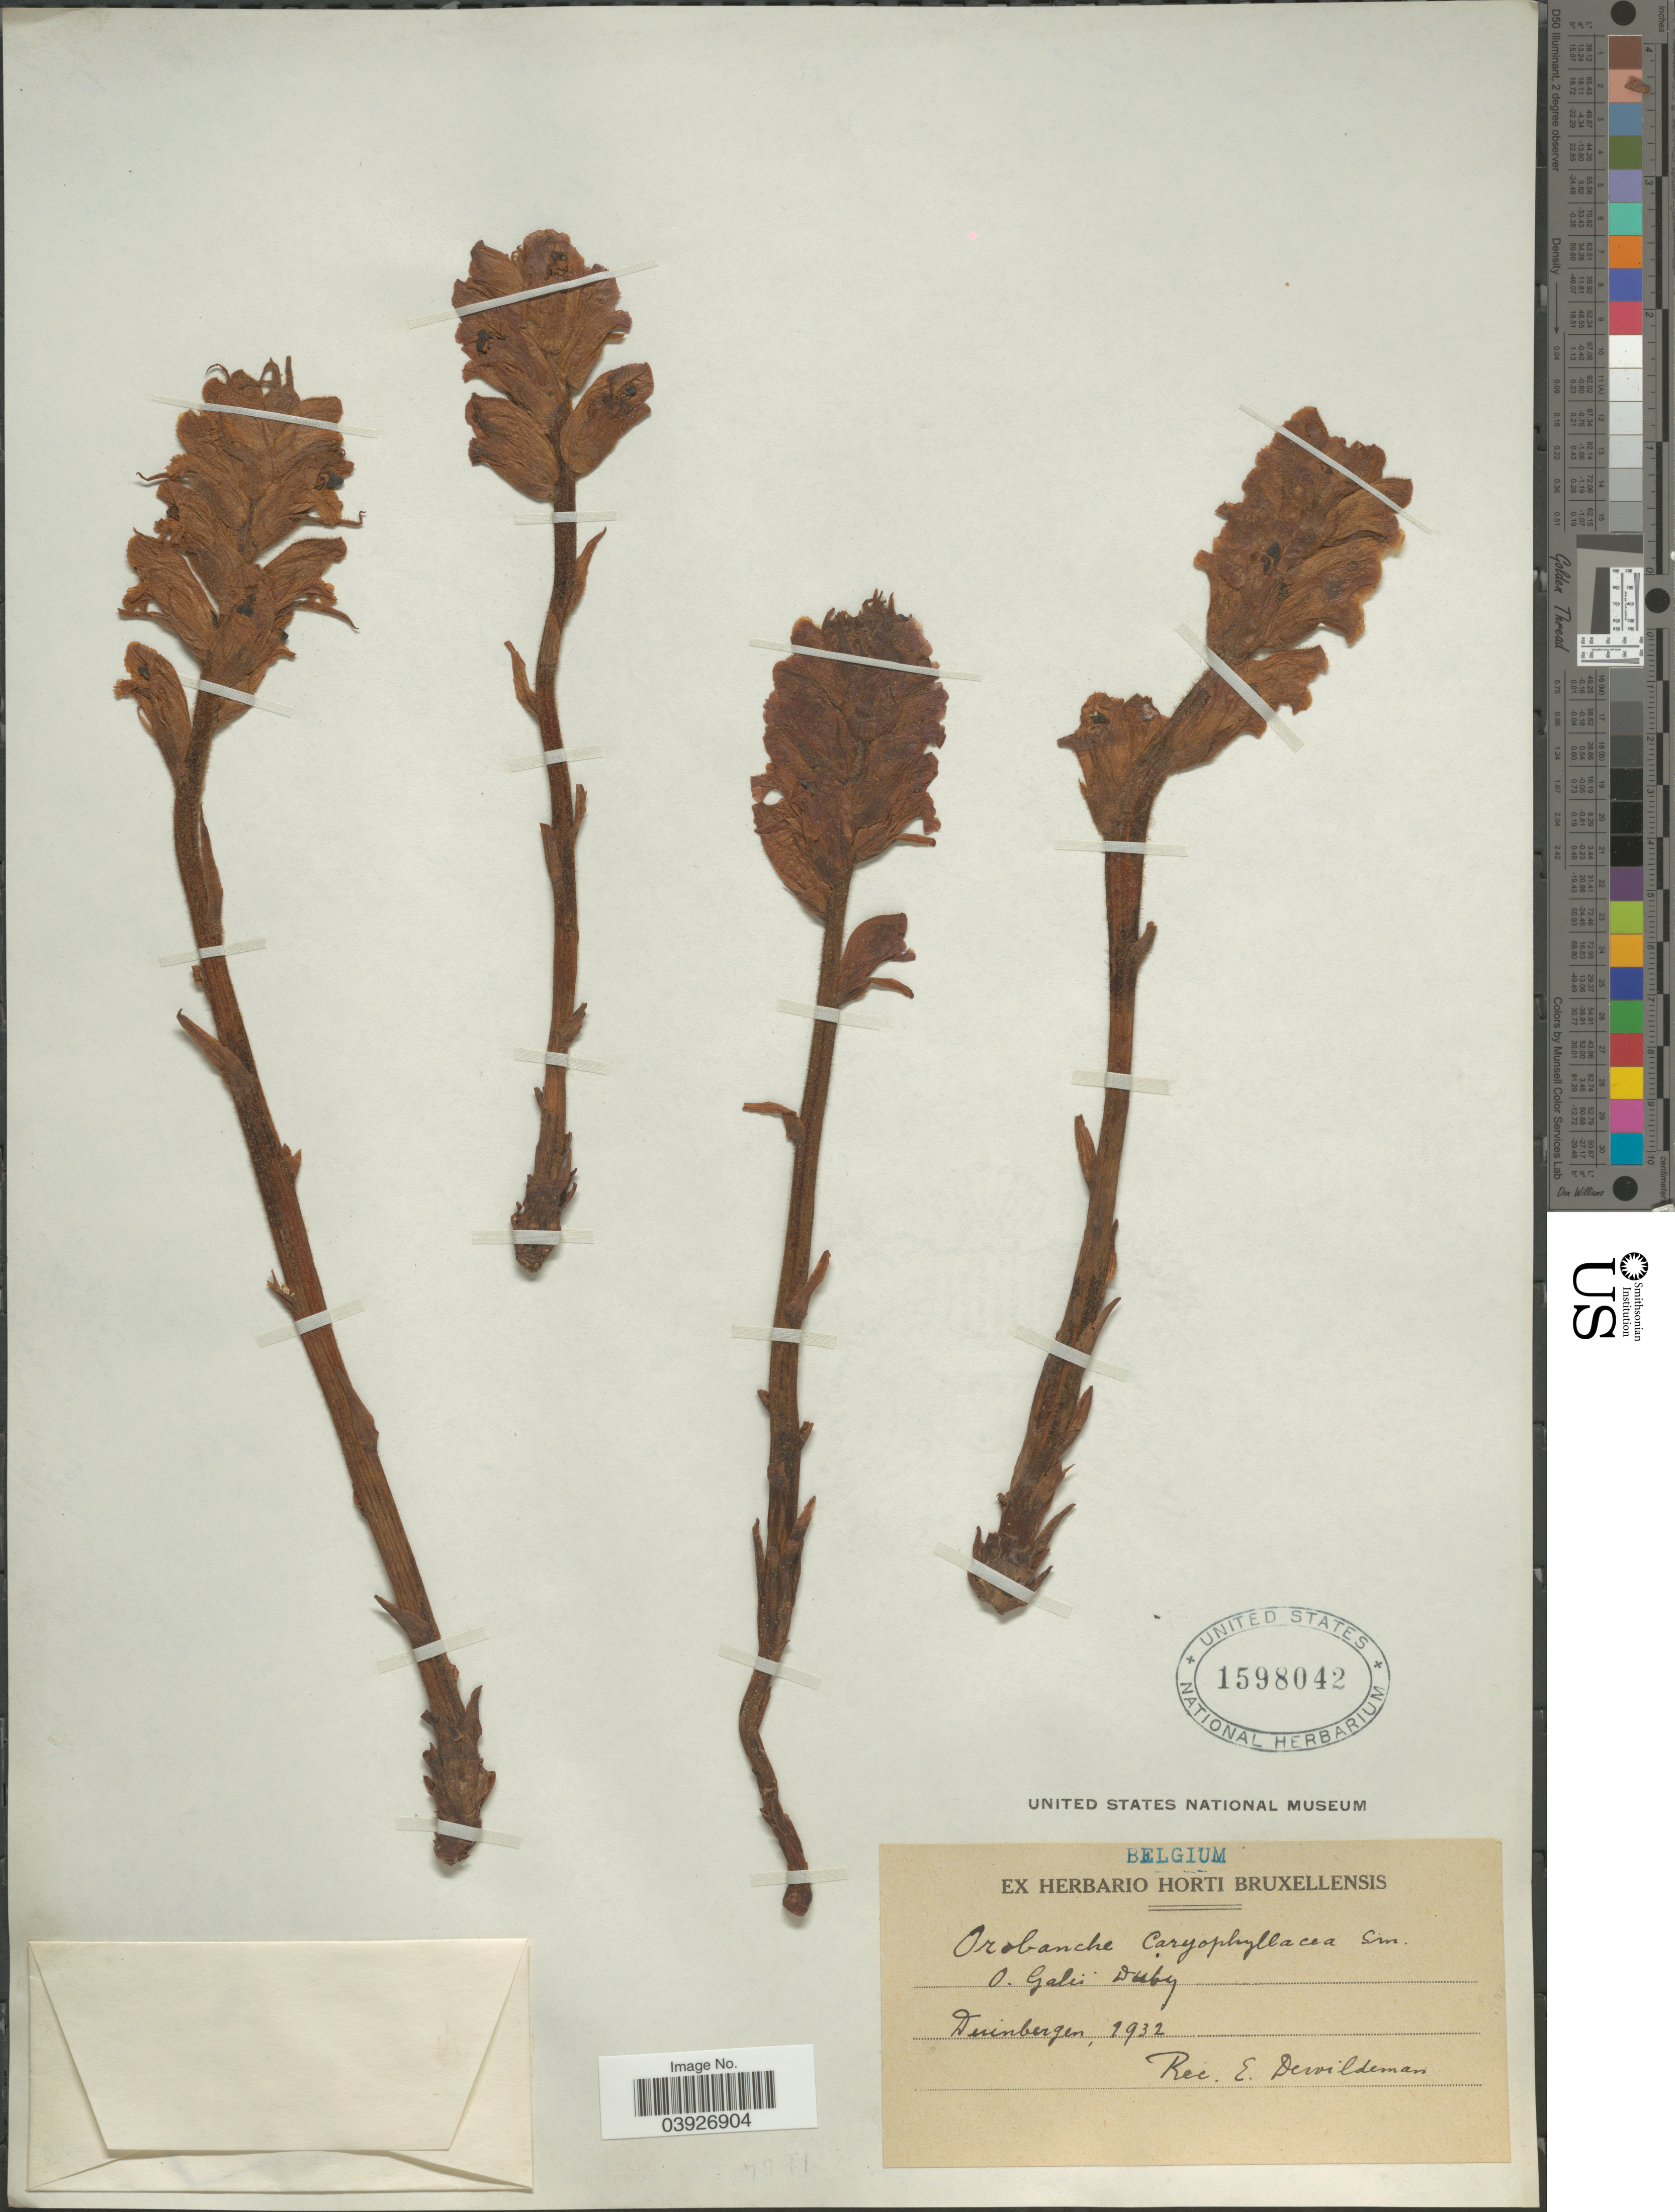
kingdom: Plantae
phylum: Tracheophyta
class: Magnoliopsida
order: Lamiales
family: Orobanchaceae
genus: Orobanche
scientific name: Orobanche caryophyllacea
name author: Sm.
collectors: E. DeWildeman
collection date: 1932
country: Belgium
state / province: Flanders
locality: Duinbergen.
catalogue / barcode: US 1598042